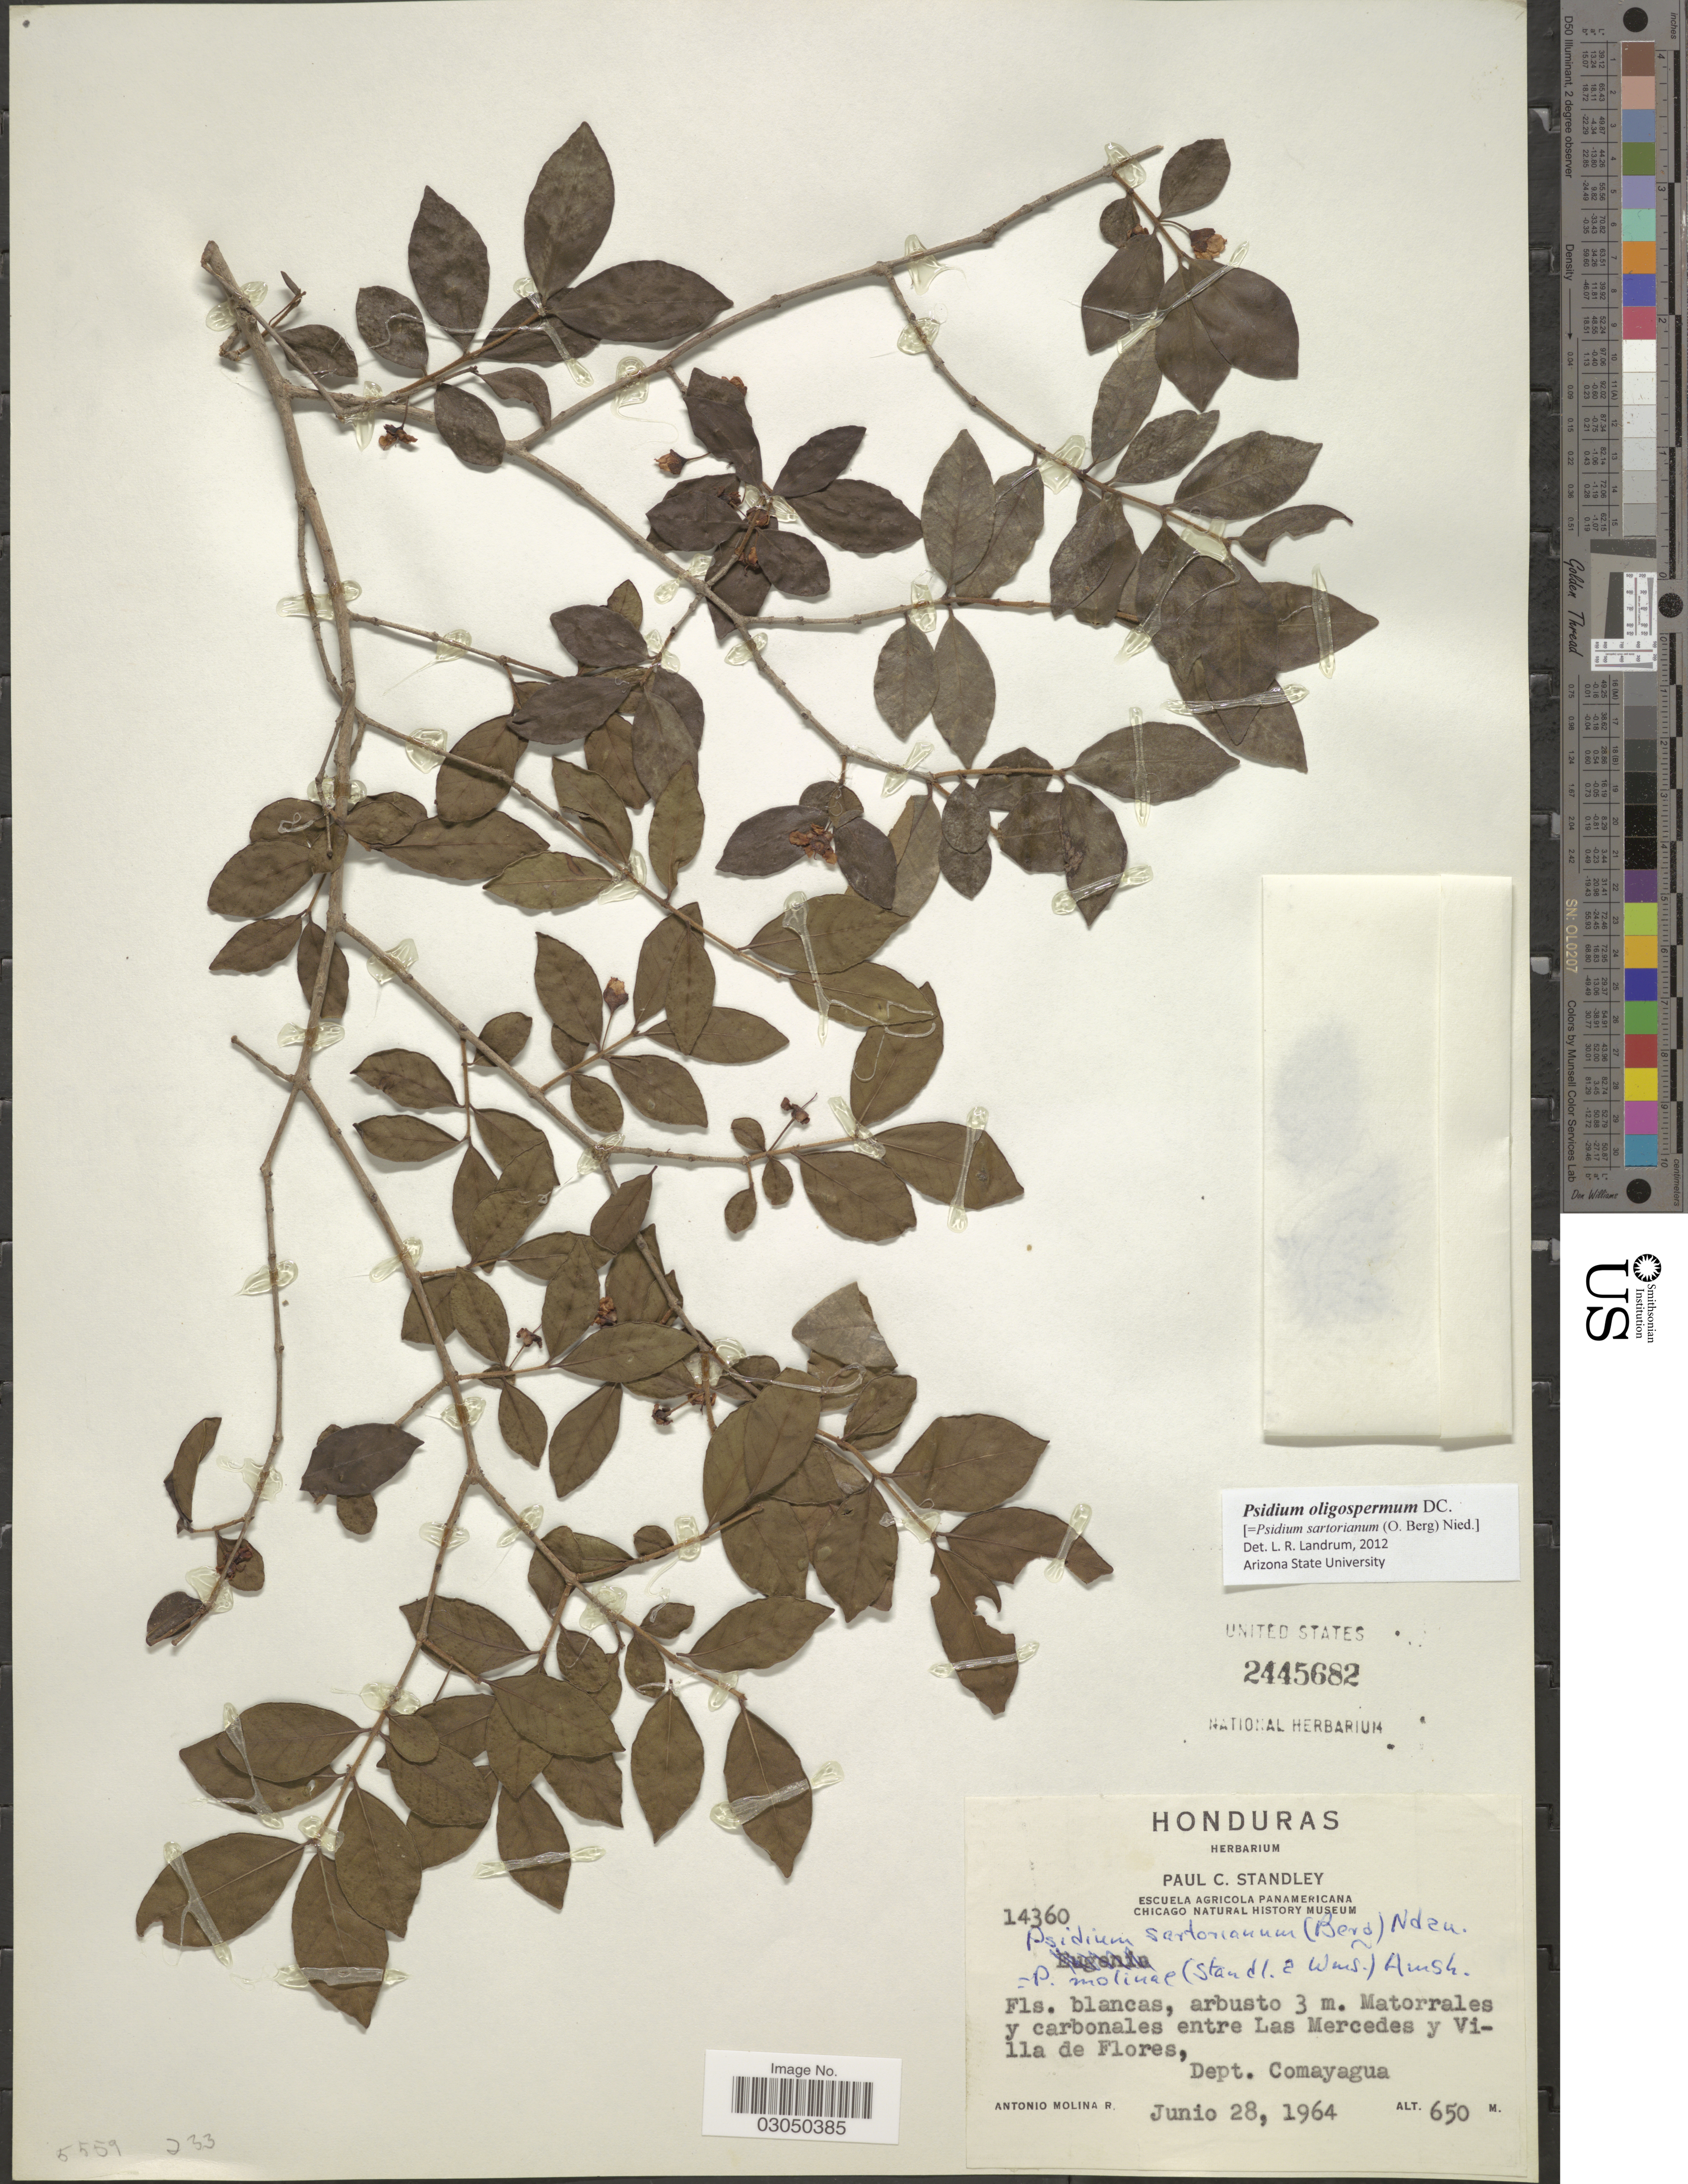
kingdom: Plantae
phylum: Tracheophyta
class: Magnoliopsida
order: Myrtales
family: Myrtaceae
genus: Psidium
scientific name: Psidium oligospermum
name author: Mart. ex DC.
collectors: A. Molina R.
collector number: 14360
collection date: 1964-06-28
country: Honduras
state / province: Comayagua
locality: Matorrales y carbonales entre Las Mercedes y Villa de Flores, Dept. Comayagua.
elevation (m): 650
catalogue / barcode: US 2445682